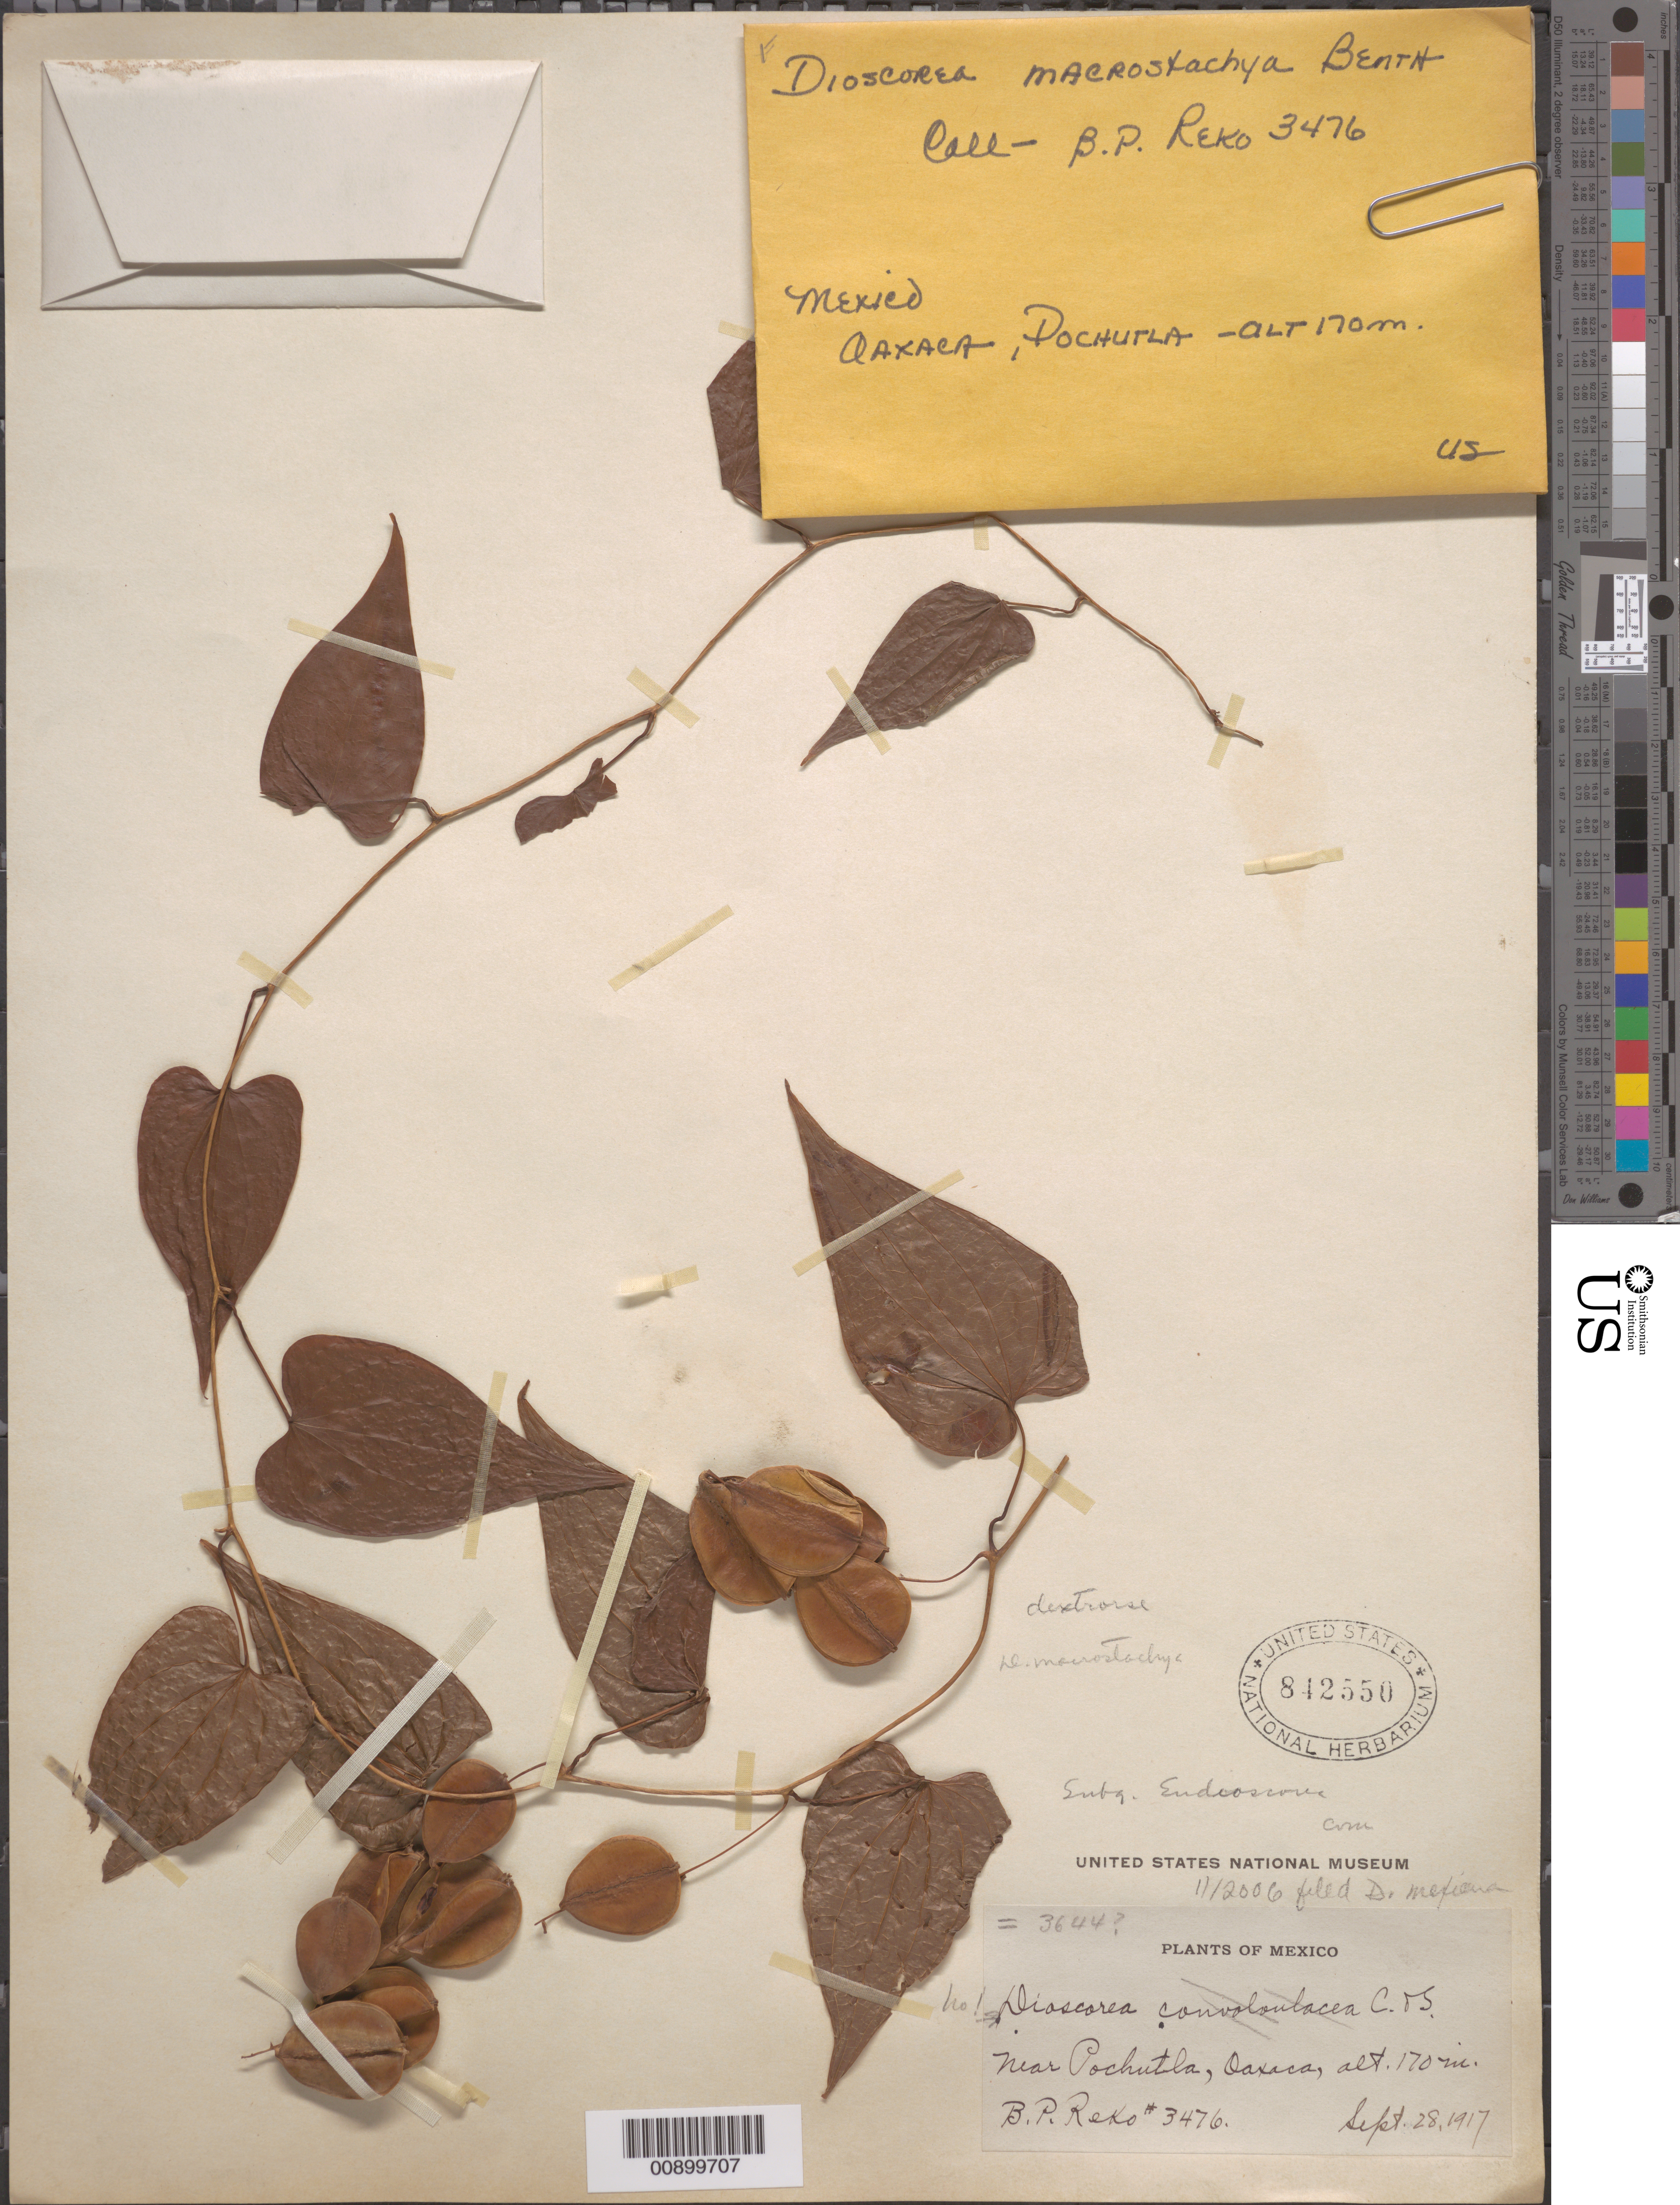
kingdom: Plantae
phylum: Tracheophyta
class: Liliopsida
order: Dioscoreales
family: Dioscoreaceae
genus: Dioscorea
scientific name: Dioscorea mexicana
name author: Scheidw.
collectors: B. P. Reko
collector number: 3476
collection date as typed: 28 Sep 1917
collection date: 1917-09-28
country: Mexico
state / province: Oaxaca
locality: Near Pochutla, Oaxaca.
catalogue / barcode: US 842550